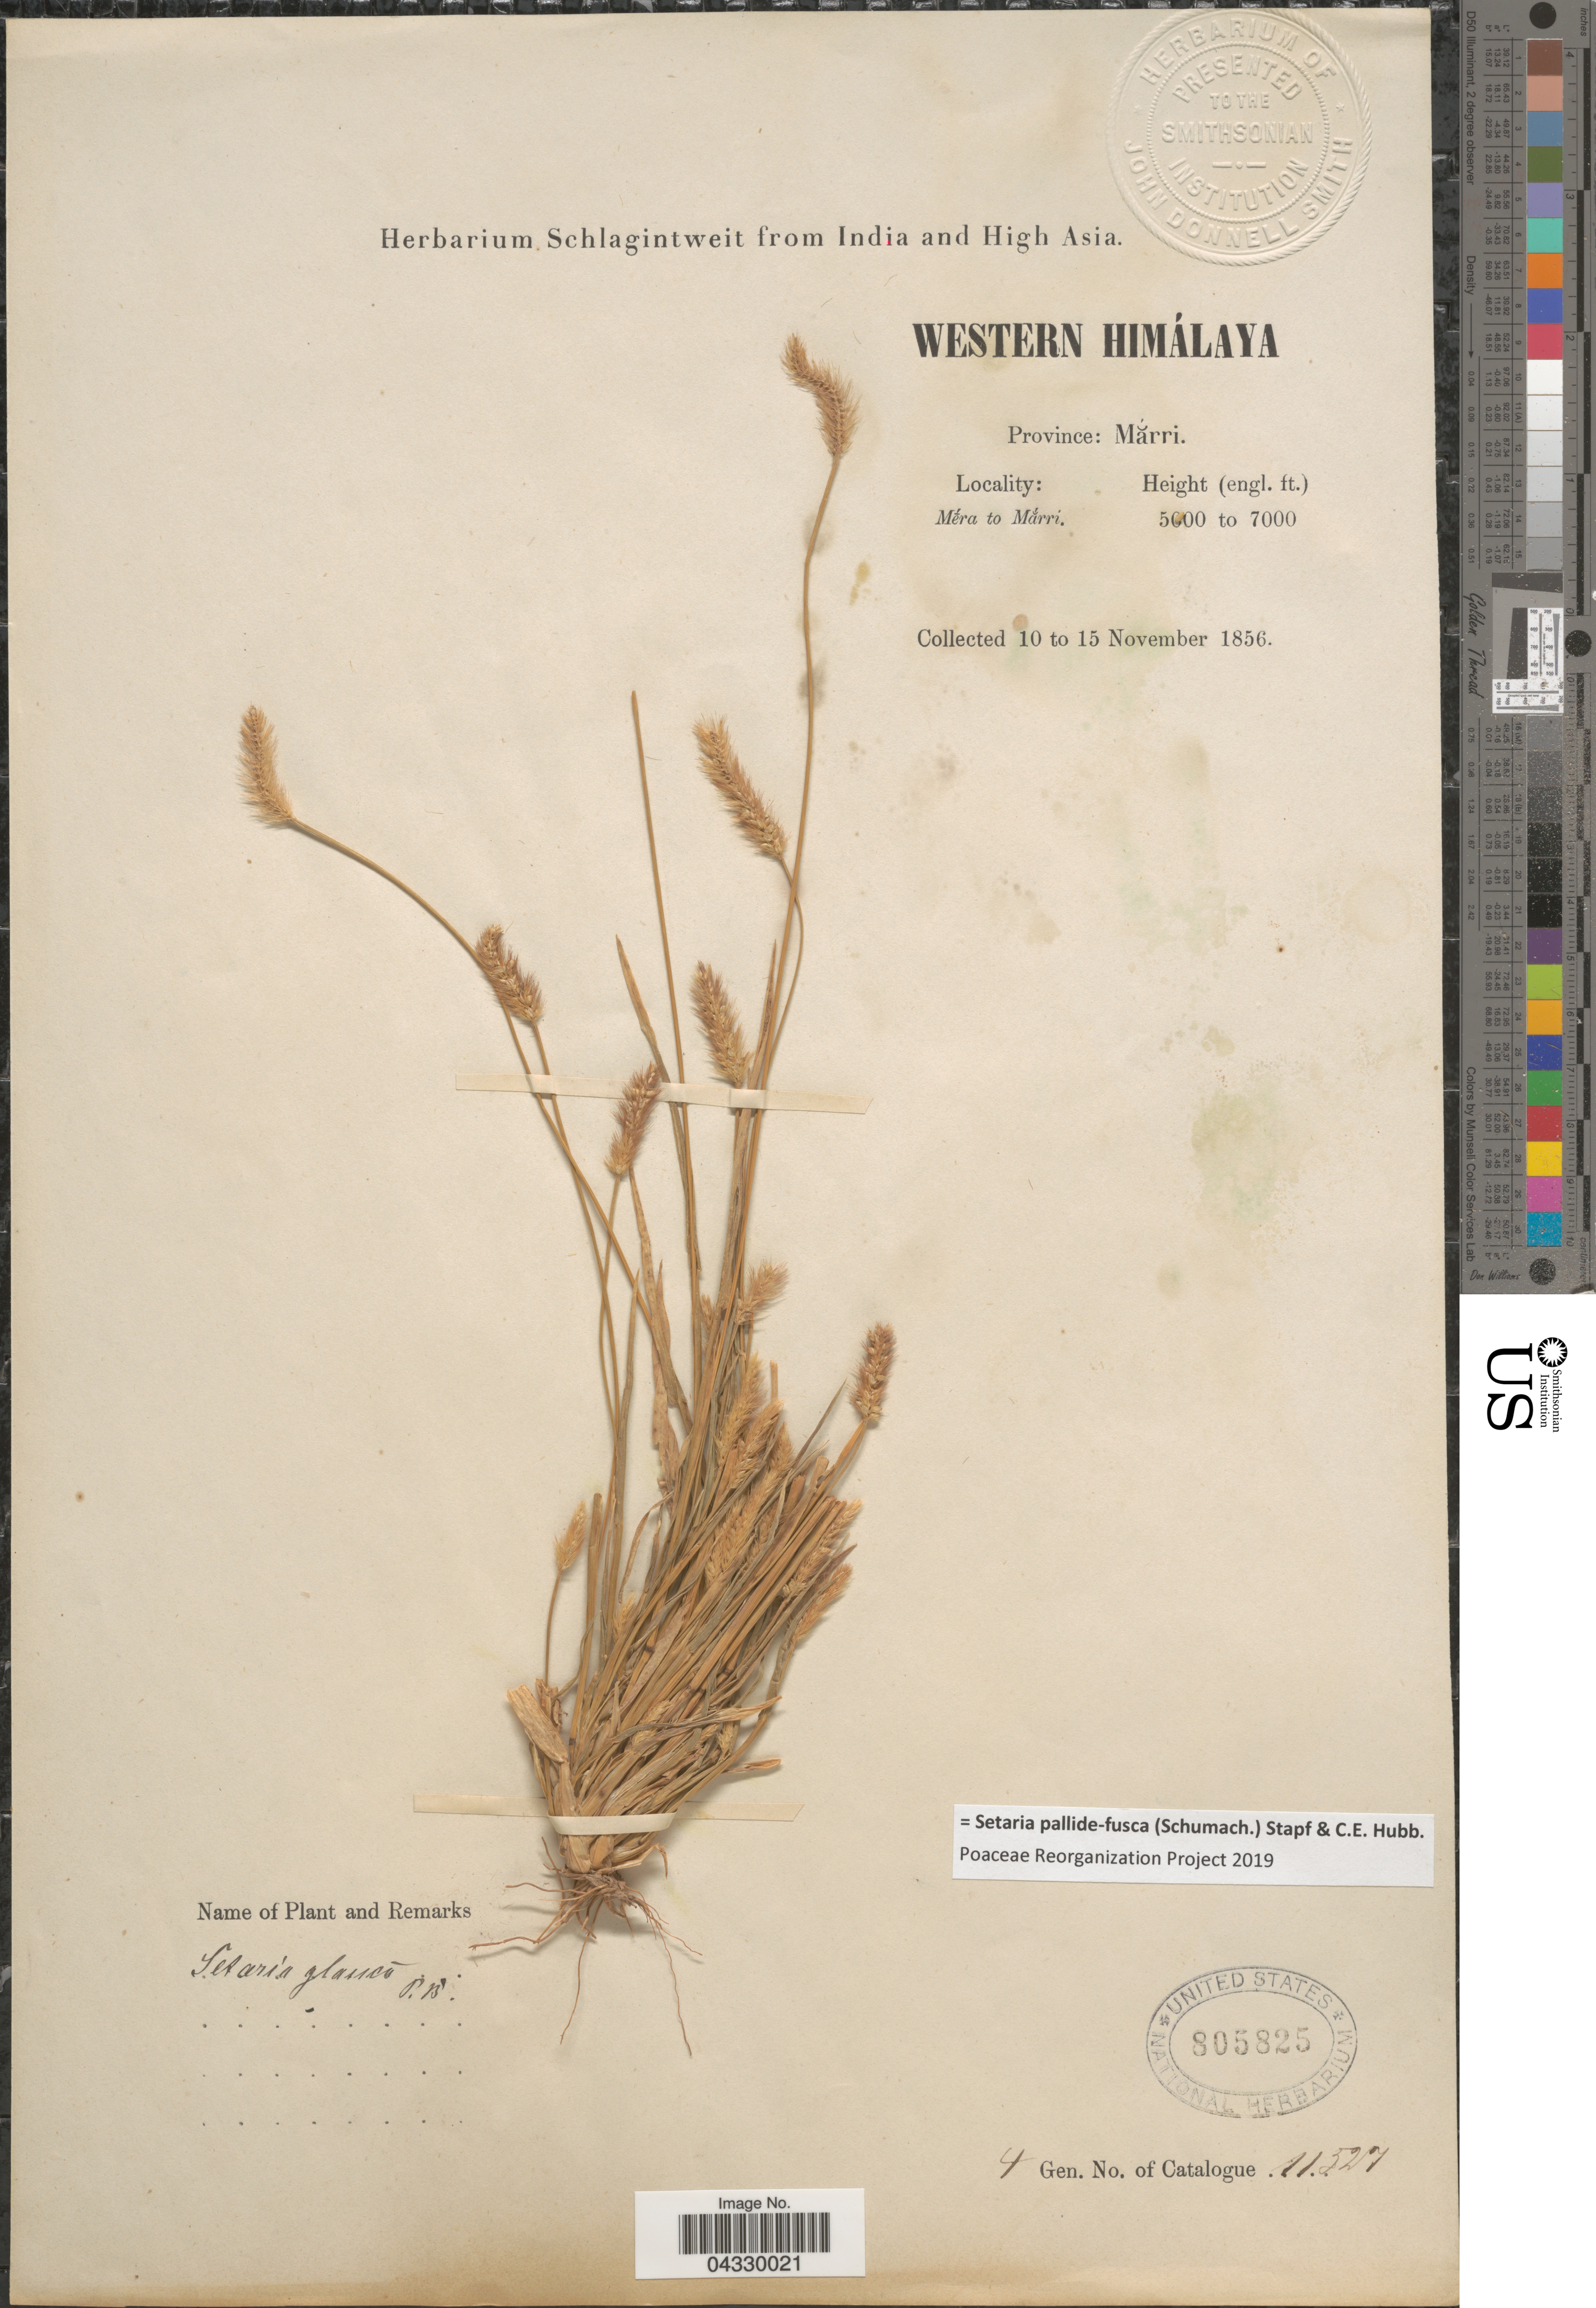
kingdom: Plantae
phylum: Tracheophyta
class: Liliopsida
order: Poales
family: Poaceae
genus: Setaria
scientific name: Setaria pallide-fusca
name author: (Schumach.) Stapf & C.E. Hubb.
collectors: ex herb. Schlagintweit from India and High Asia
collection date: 1856-11-10/1856-11-15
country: Pakistan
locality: Western Himálaya. Province: Mărri. Méra to Marri.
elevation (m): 1524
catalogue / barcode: US 805825